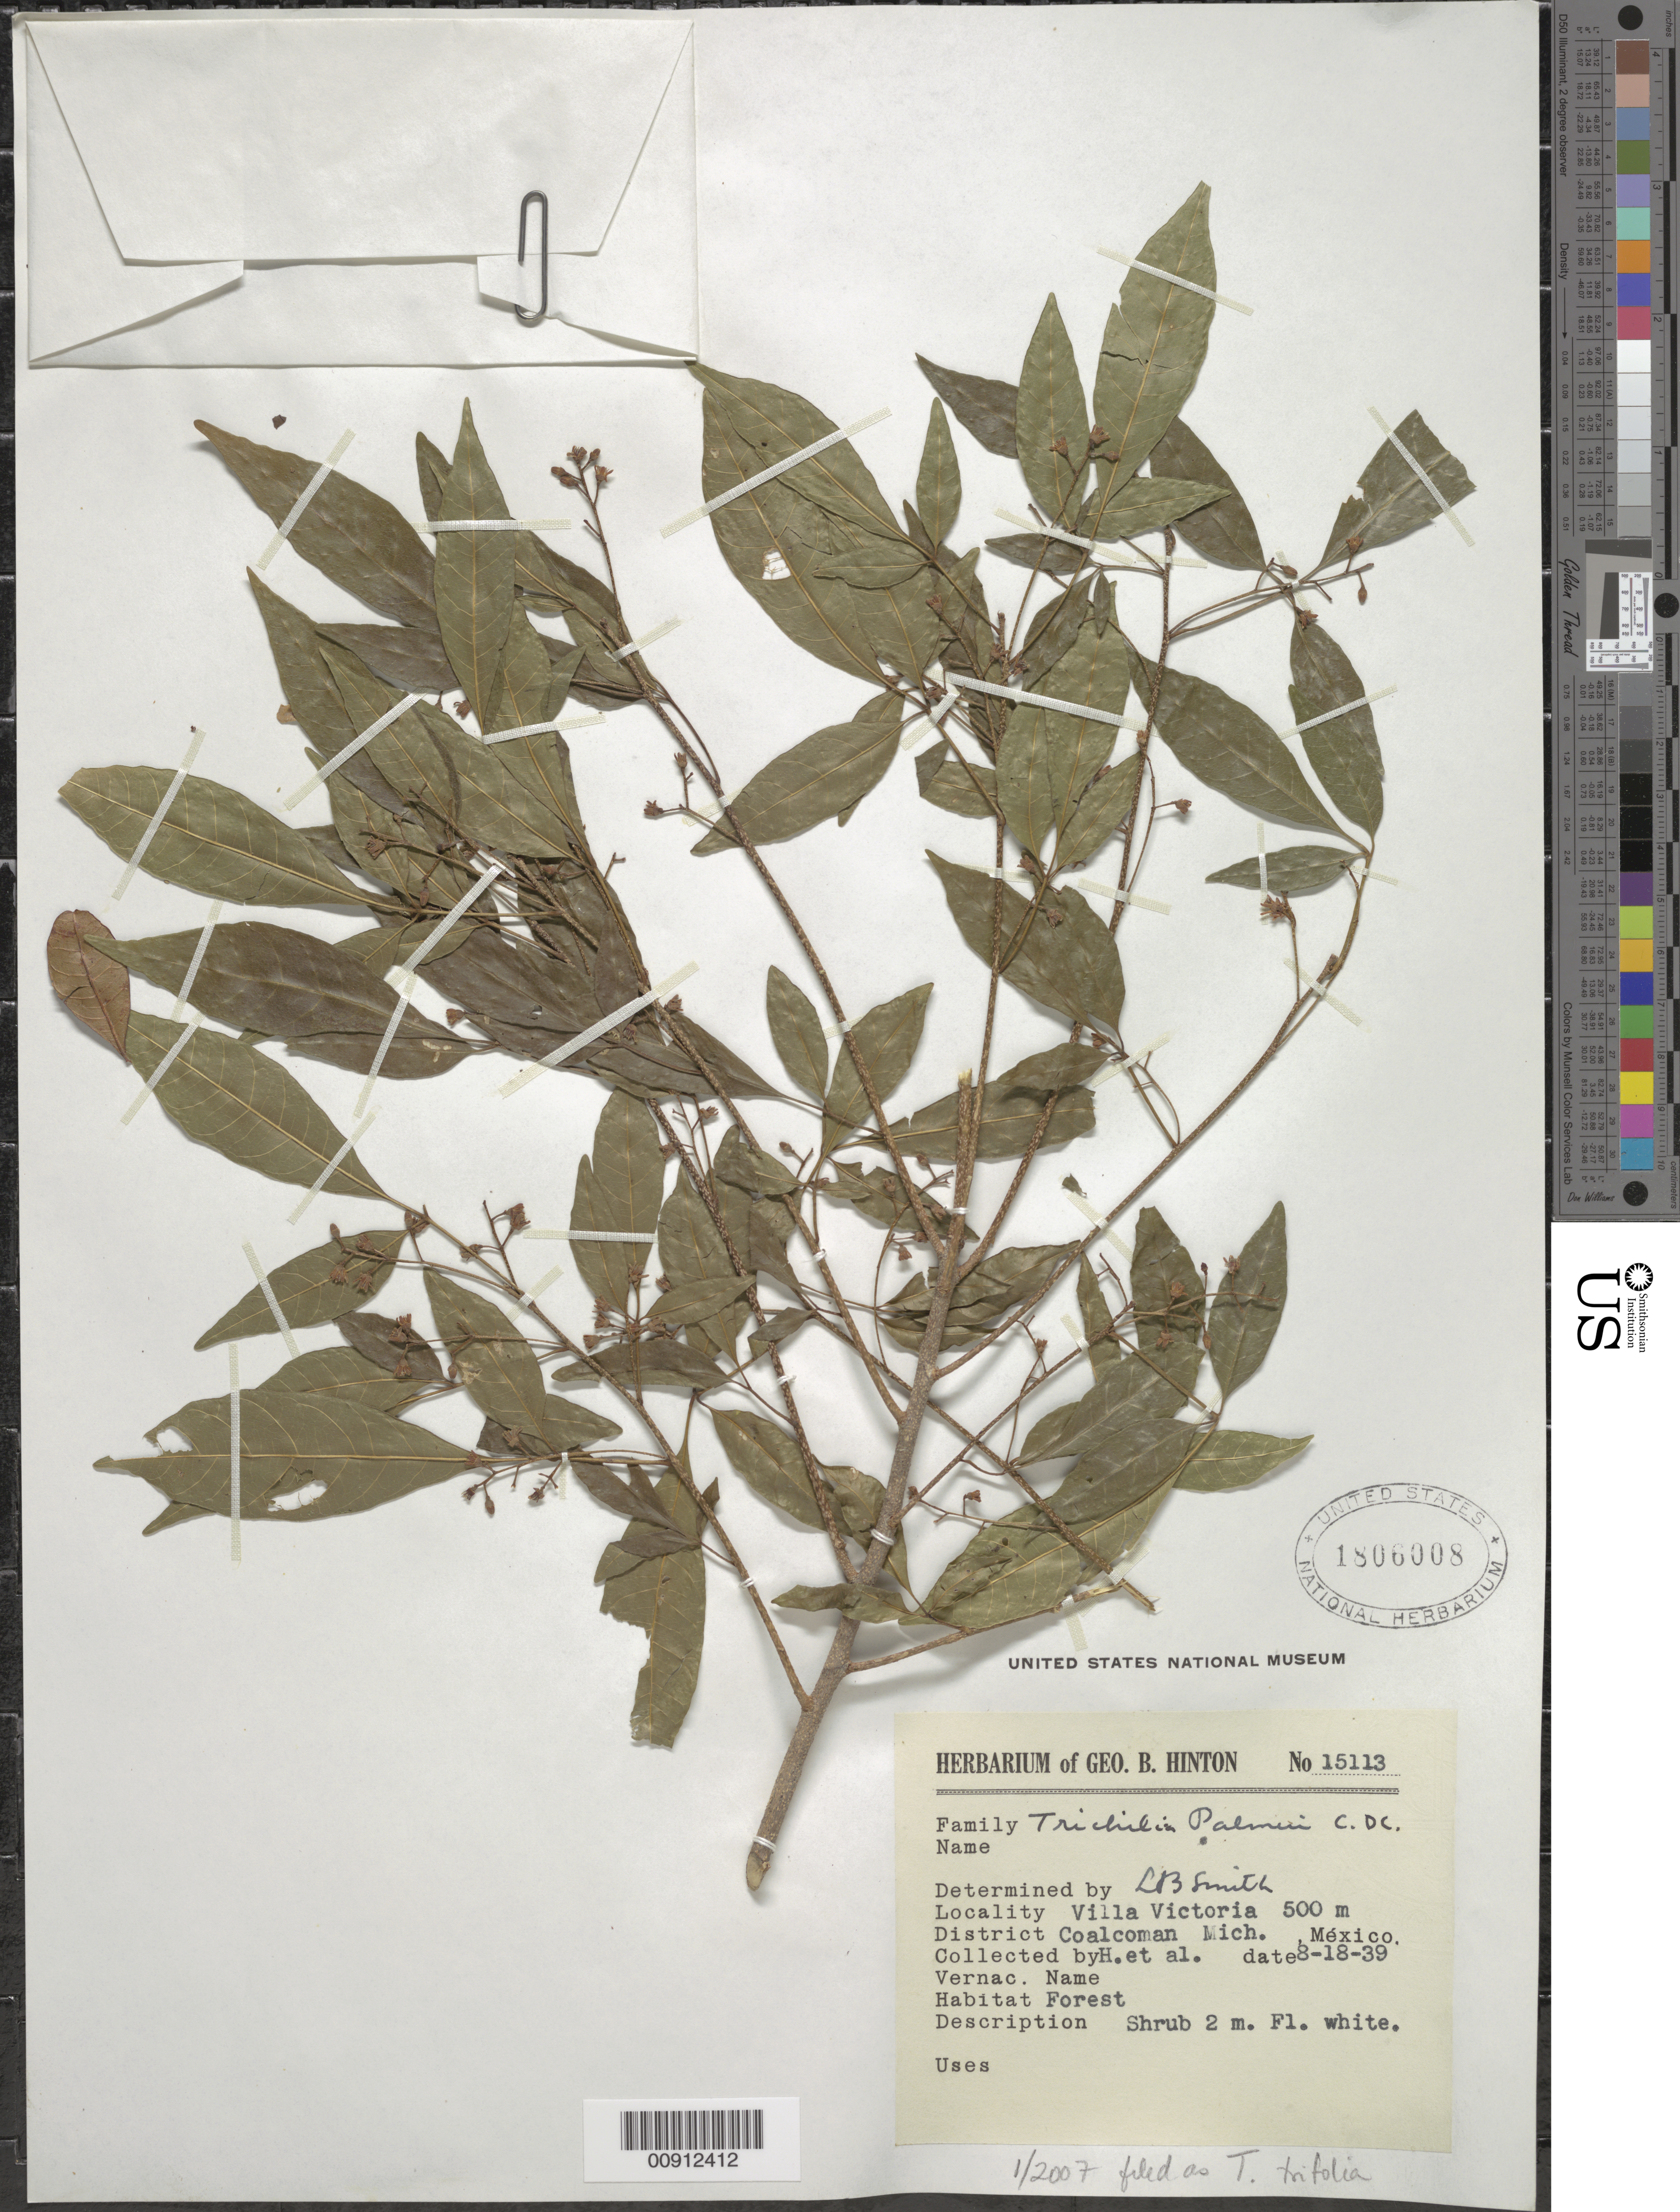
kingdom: Plantae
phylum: Tracheophyta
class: Magnoliopsida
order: Sapindales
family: Meliaceae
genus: Trichilia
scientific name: Trichilia trifolia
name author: L.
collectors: G. B. Hinton & et al.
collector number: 15113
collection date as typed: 18 Aug 1939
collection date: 1939-08-18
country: Mexico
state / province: Michoacán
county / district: Coalcomán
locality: Villa Victoria, District Coalcomán, Michoacán.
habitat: Forest.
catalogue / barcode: US 1806008